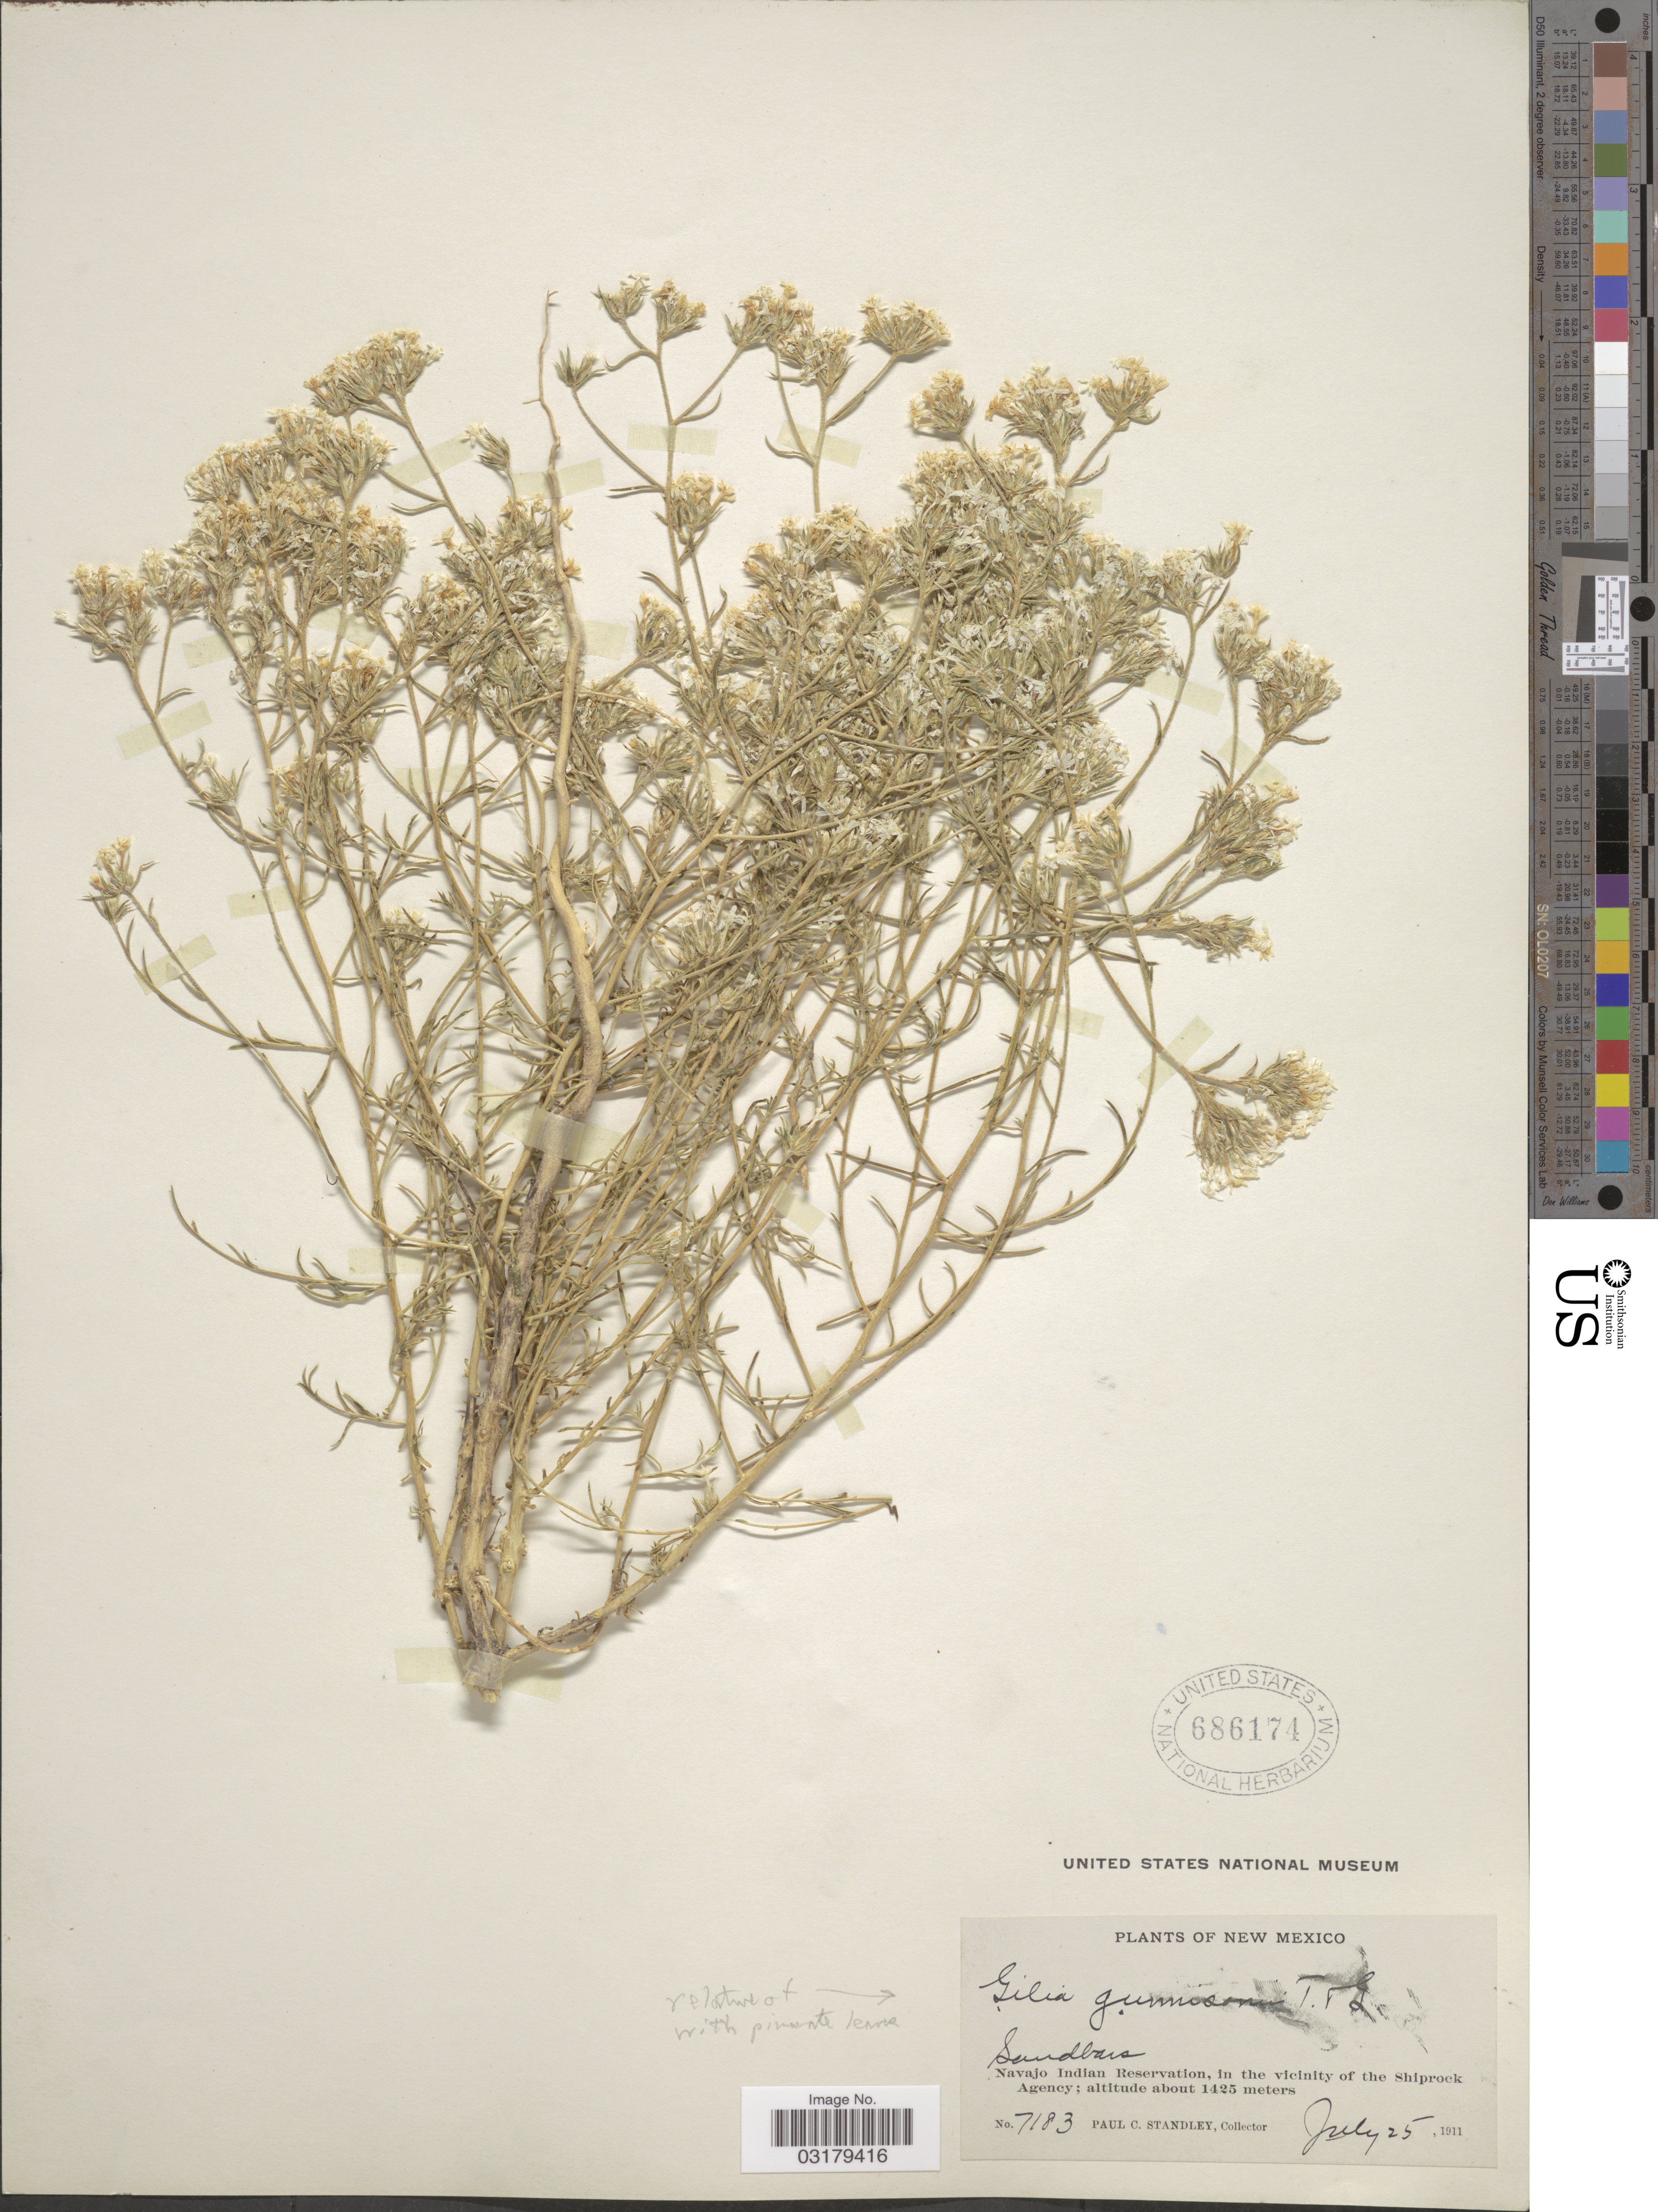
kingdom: Plantae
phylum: Tracheophyta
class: Magnoliopsida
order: Ericales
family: Polemoniaceae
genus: Ipomopsis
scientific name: Ipomopsis gunnisonii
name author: (Torr. & A. Gray) V.E. Grant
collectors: P. C. Standley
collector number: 7183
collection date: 1911-07-25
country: United States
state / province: New Mexico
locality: Sandbars. Navajo Indian Reservation, in the vicinity of the Shiprock Agency.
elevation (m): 1425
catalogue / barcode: US 686174